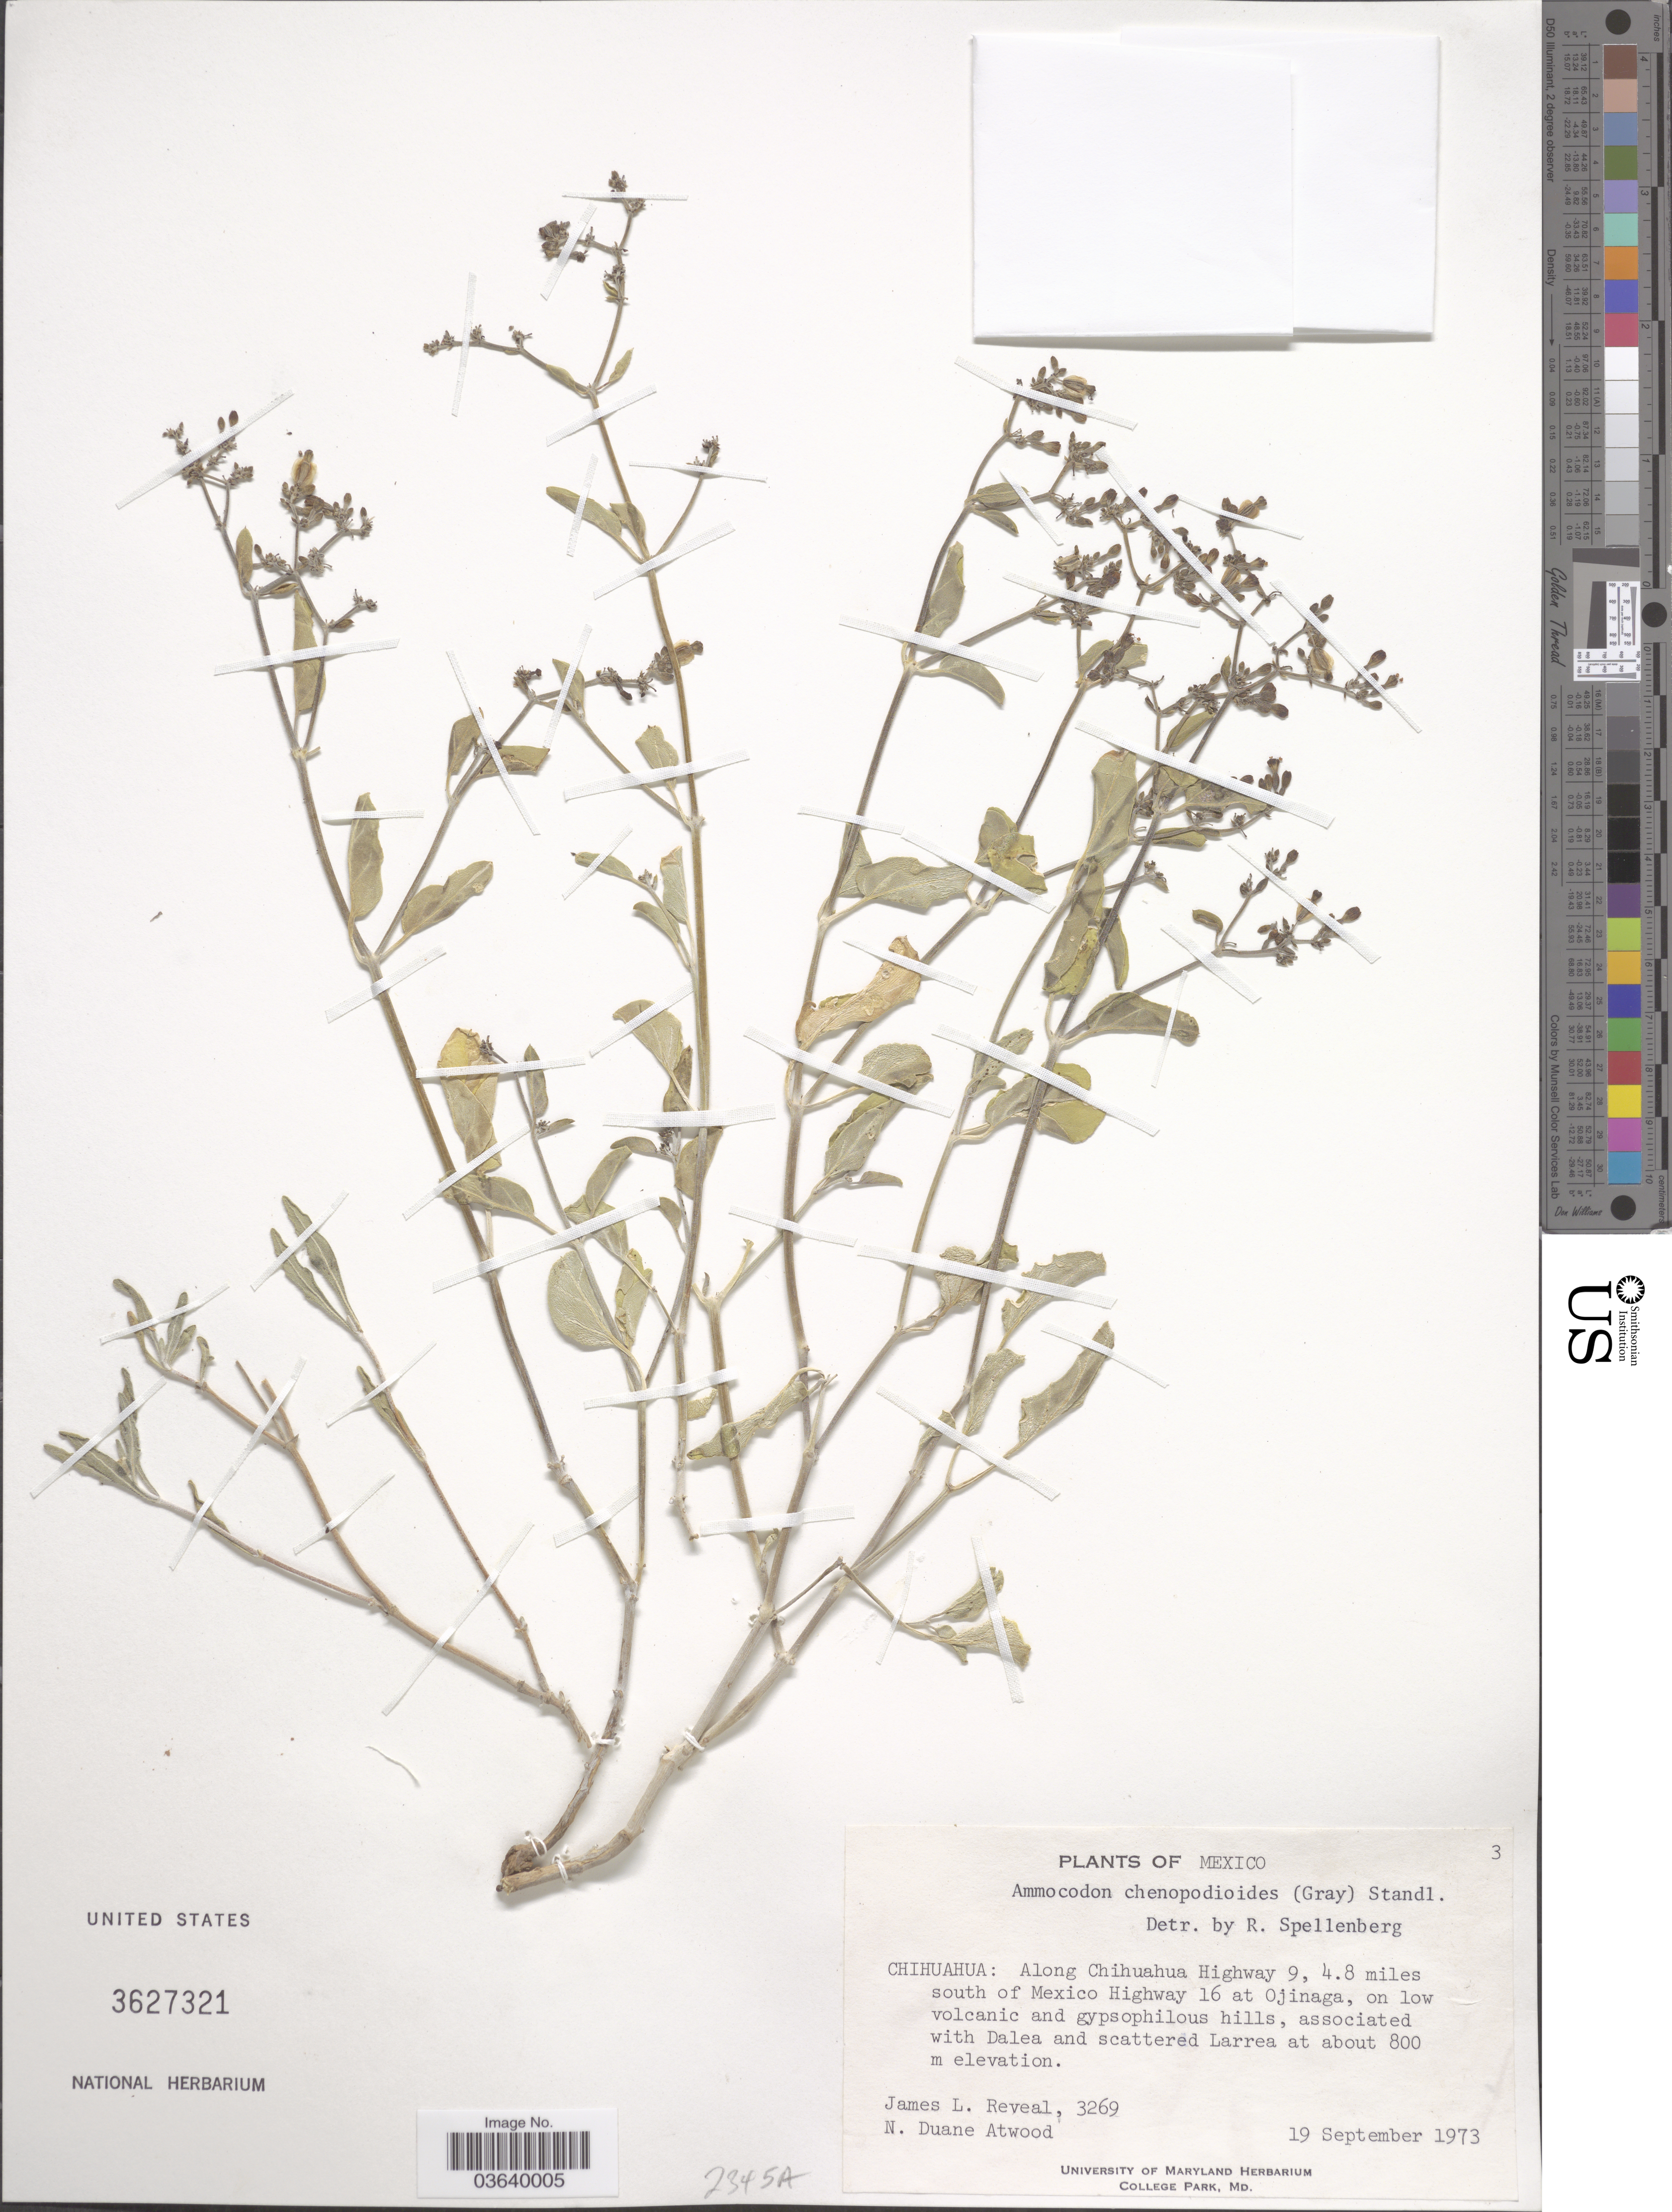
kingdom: Plantae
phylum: Tracheophyta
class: Magnoliopsida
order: Caryophyllales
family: Nyctaginaceae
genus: Acleisanthes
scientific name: Acleisanthes chenopodioides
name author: (A. Gray) R.A. Levin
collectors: J. Reveal & N. Atwood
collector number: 3269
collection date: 1973-09-19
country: Mexico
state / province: Chihuahua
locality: Along Chihuahua Highway 9, 4.8 miles south of Mexico Highway 16 at Ojinaga.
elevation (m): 800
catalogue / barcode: US 3627321